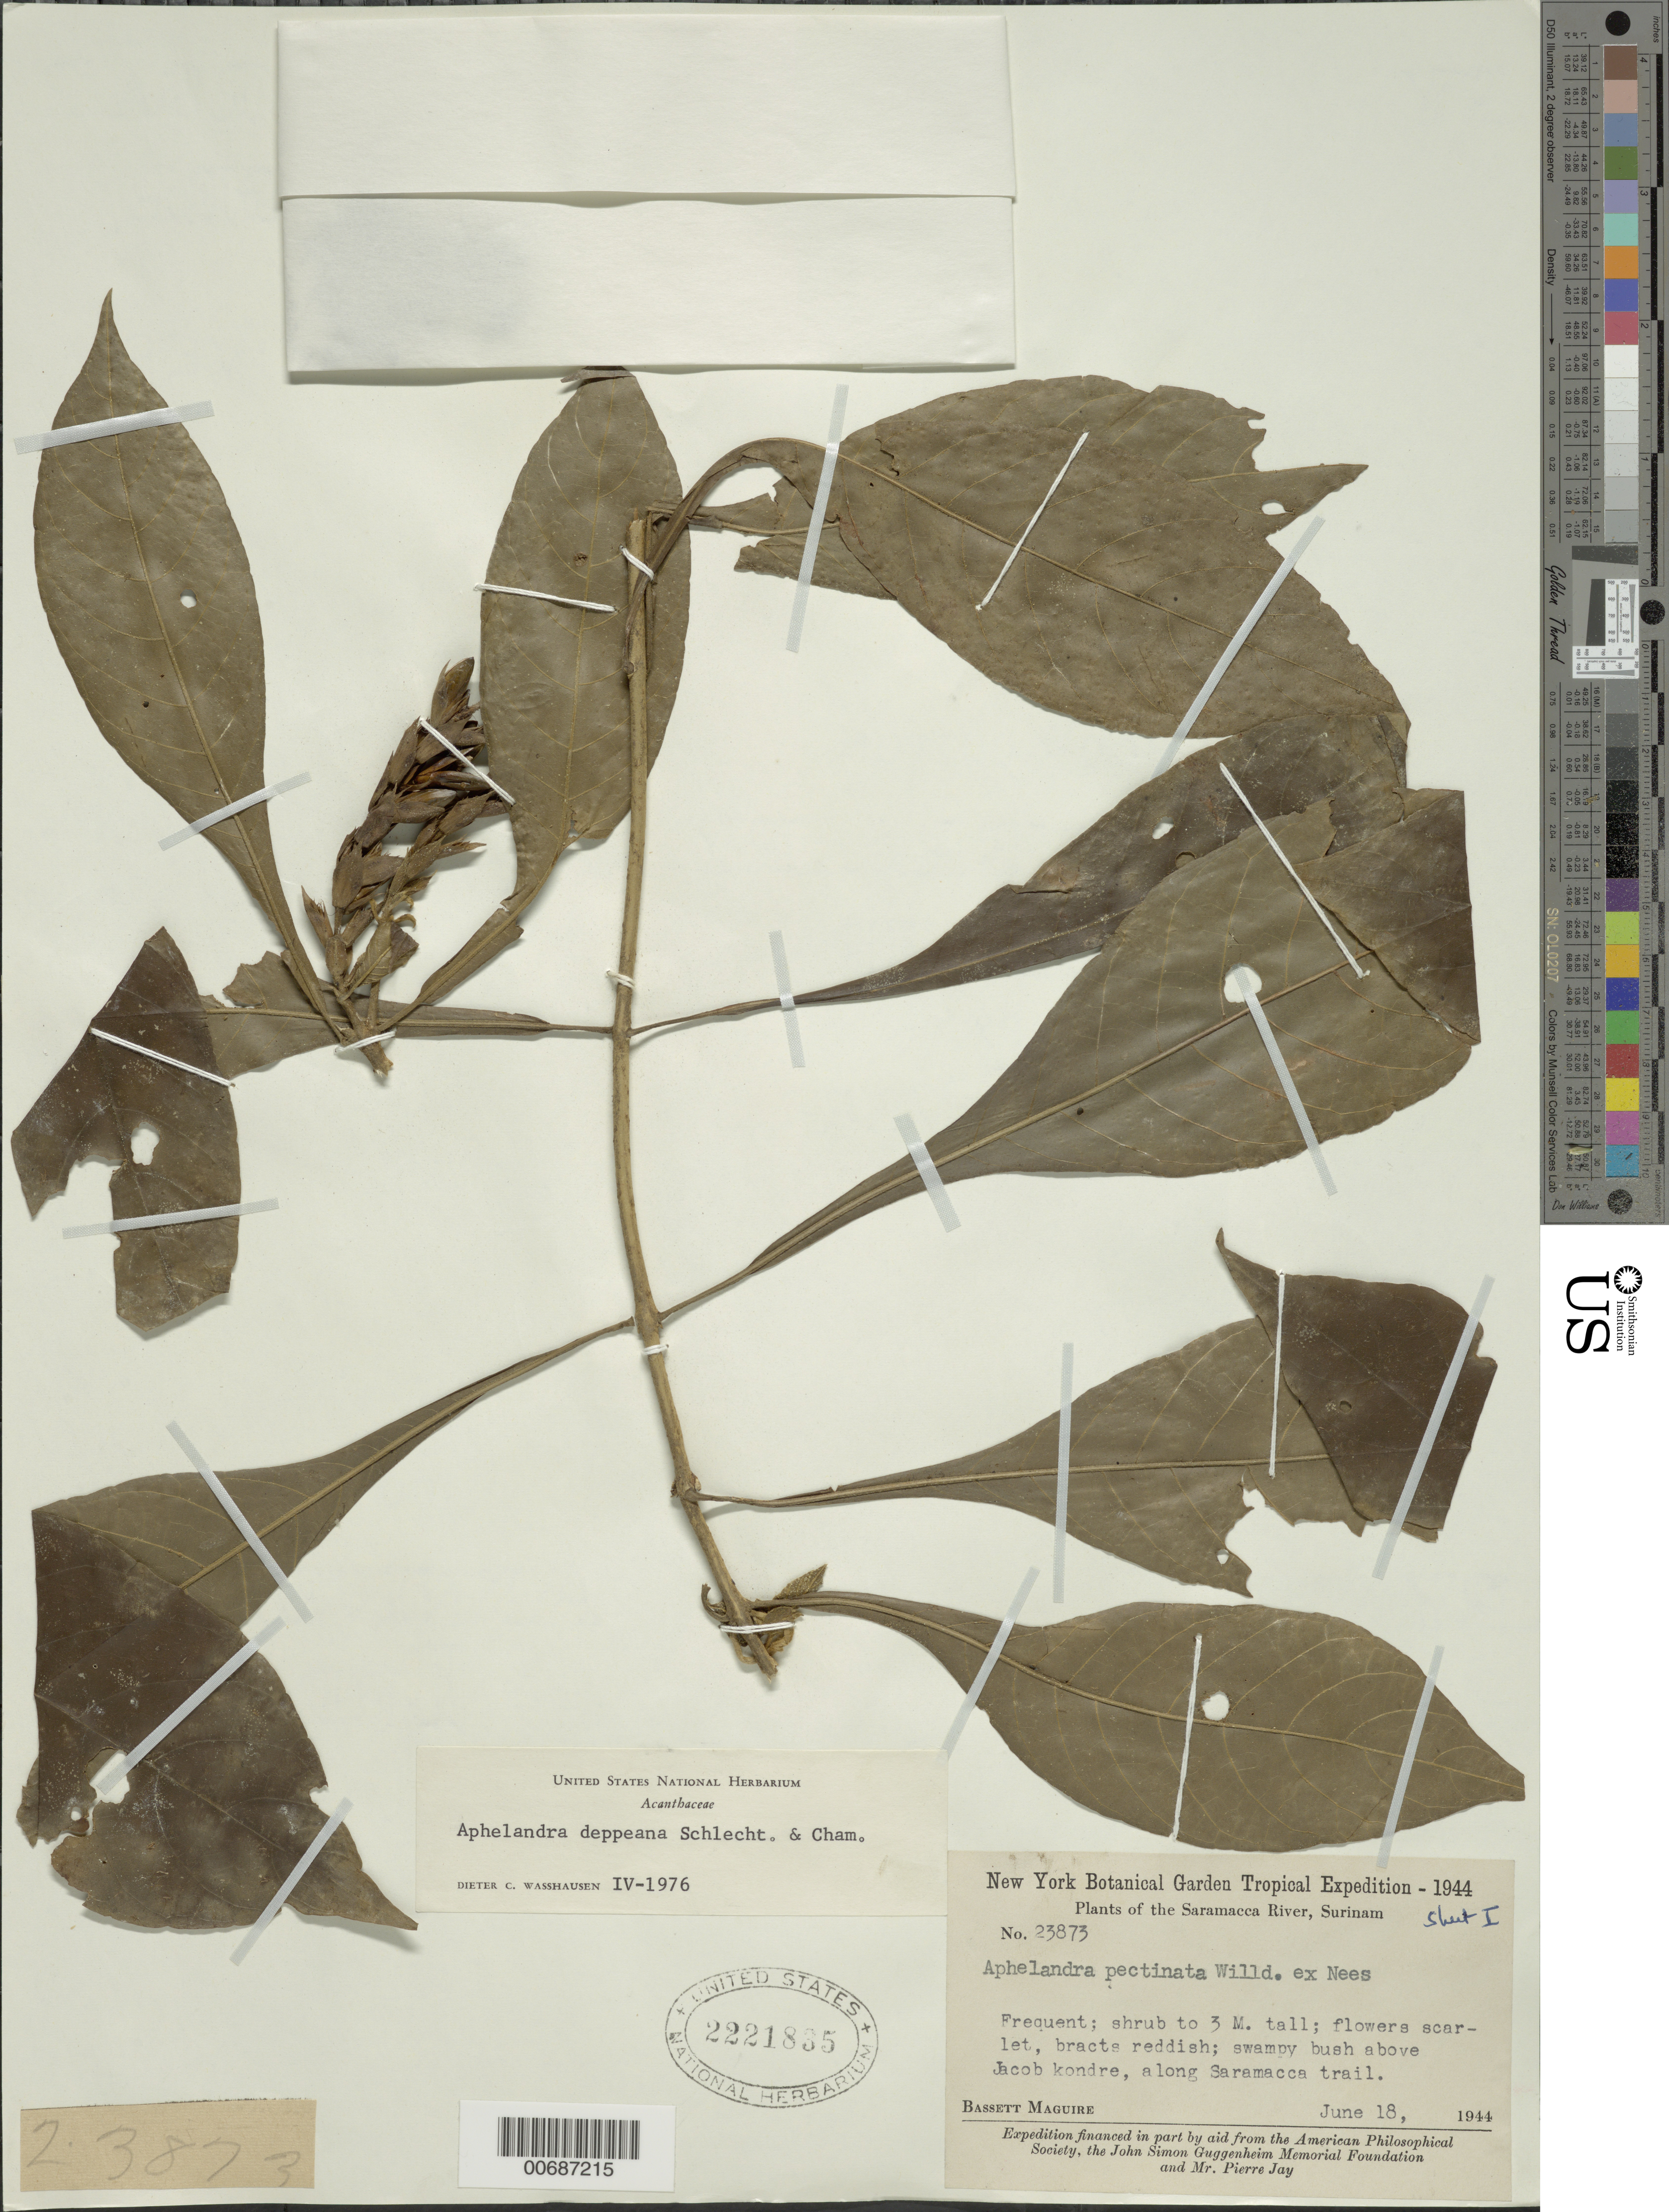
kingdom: Plantae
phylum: Tracheophyta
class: Magnoliopsida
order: Lamiales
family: Acanthaceae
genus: Aphelandra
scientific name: Aphelandra deppeana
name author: Schltdl. & Cham.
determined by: Wasshausen, Dieter C., (BOT), Smithsonian Institution - National Museum of Natural History (UNITED STATES)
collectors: B. Maguire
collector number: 23873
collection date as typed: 18-Jun-44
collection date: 1944-06-18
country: Suriname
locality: Jacob Kondre village, along Saramacca trail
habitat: Swamp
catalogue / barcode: US 2221835